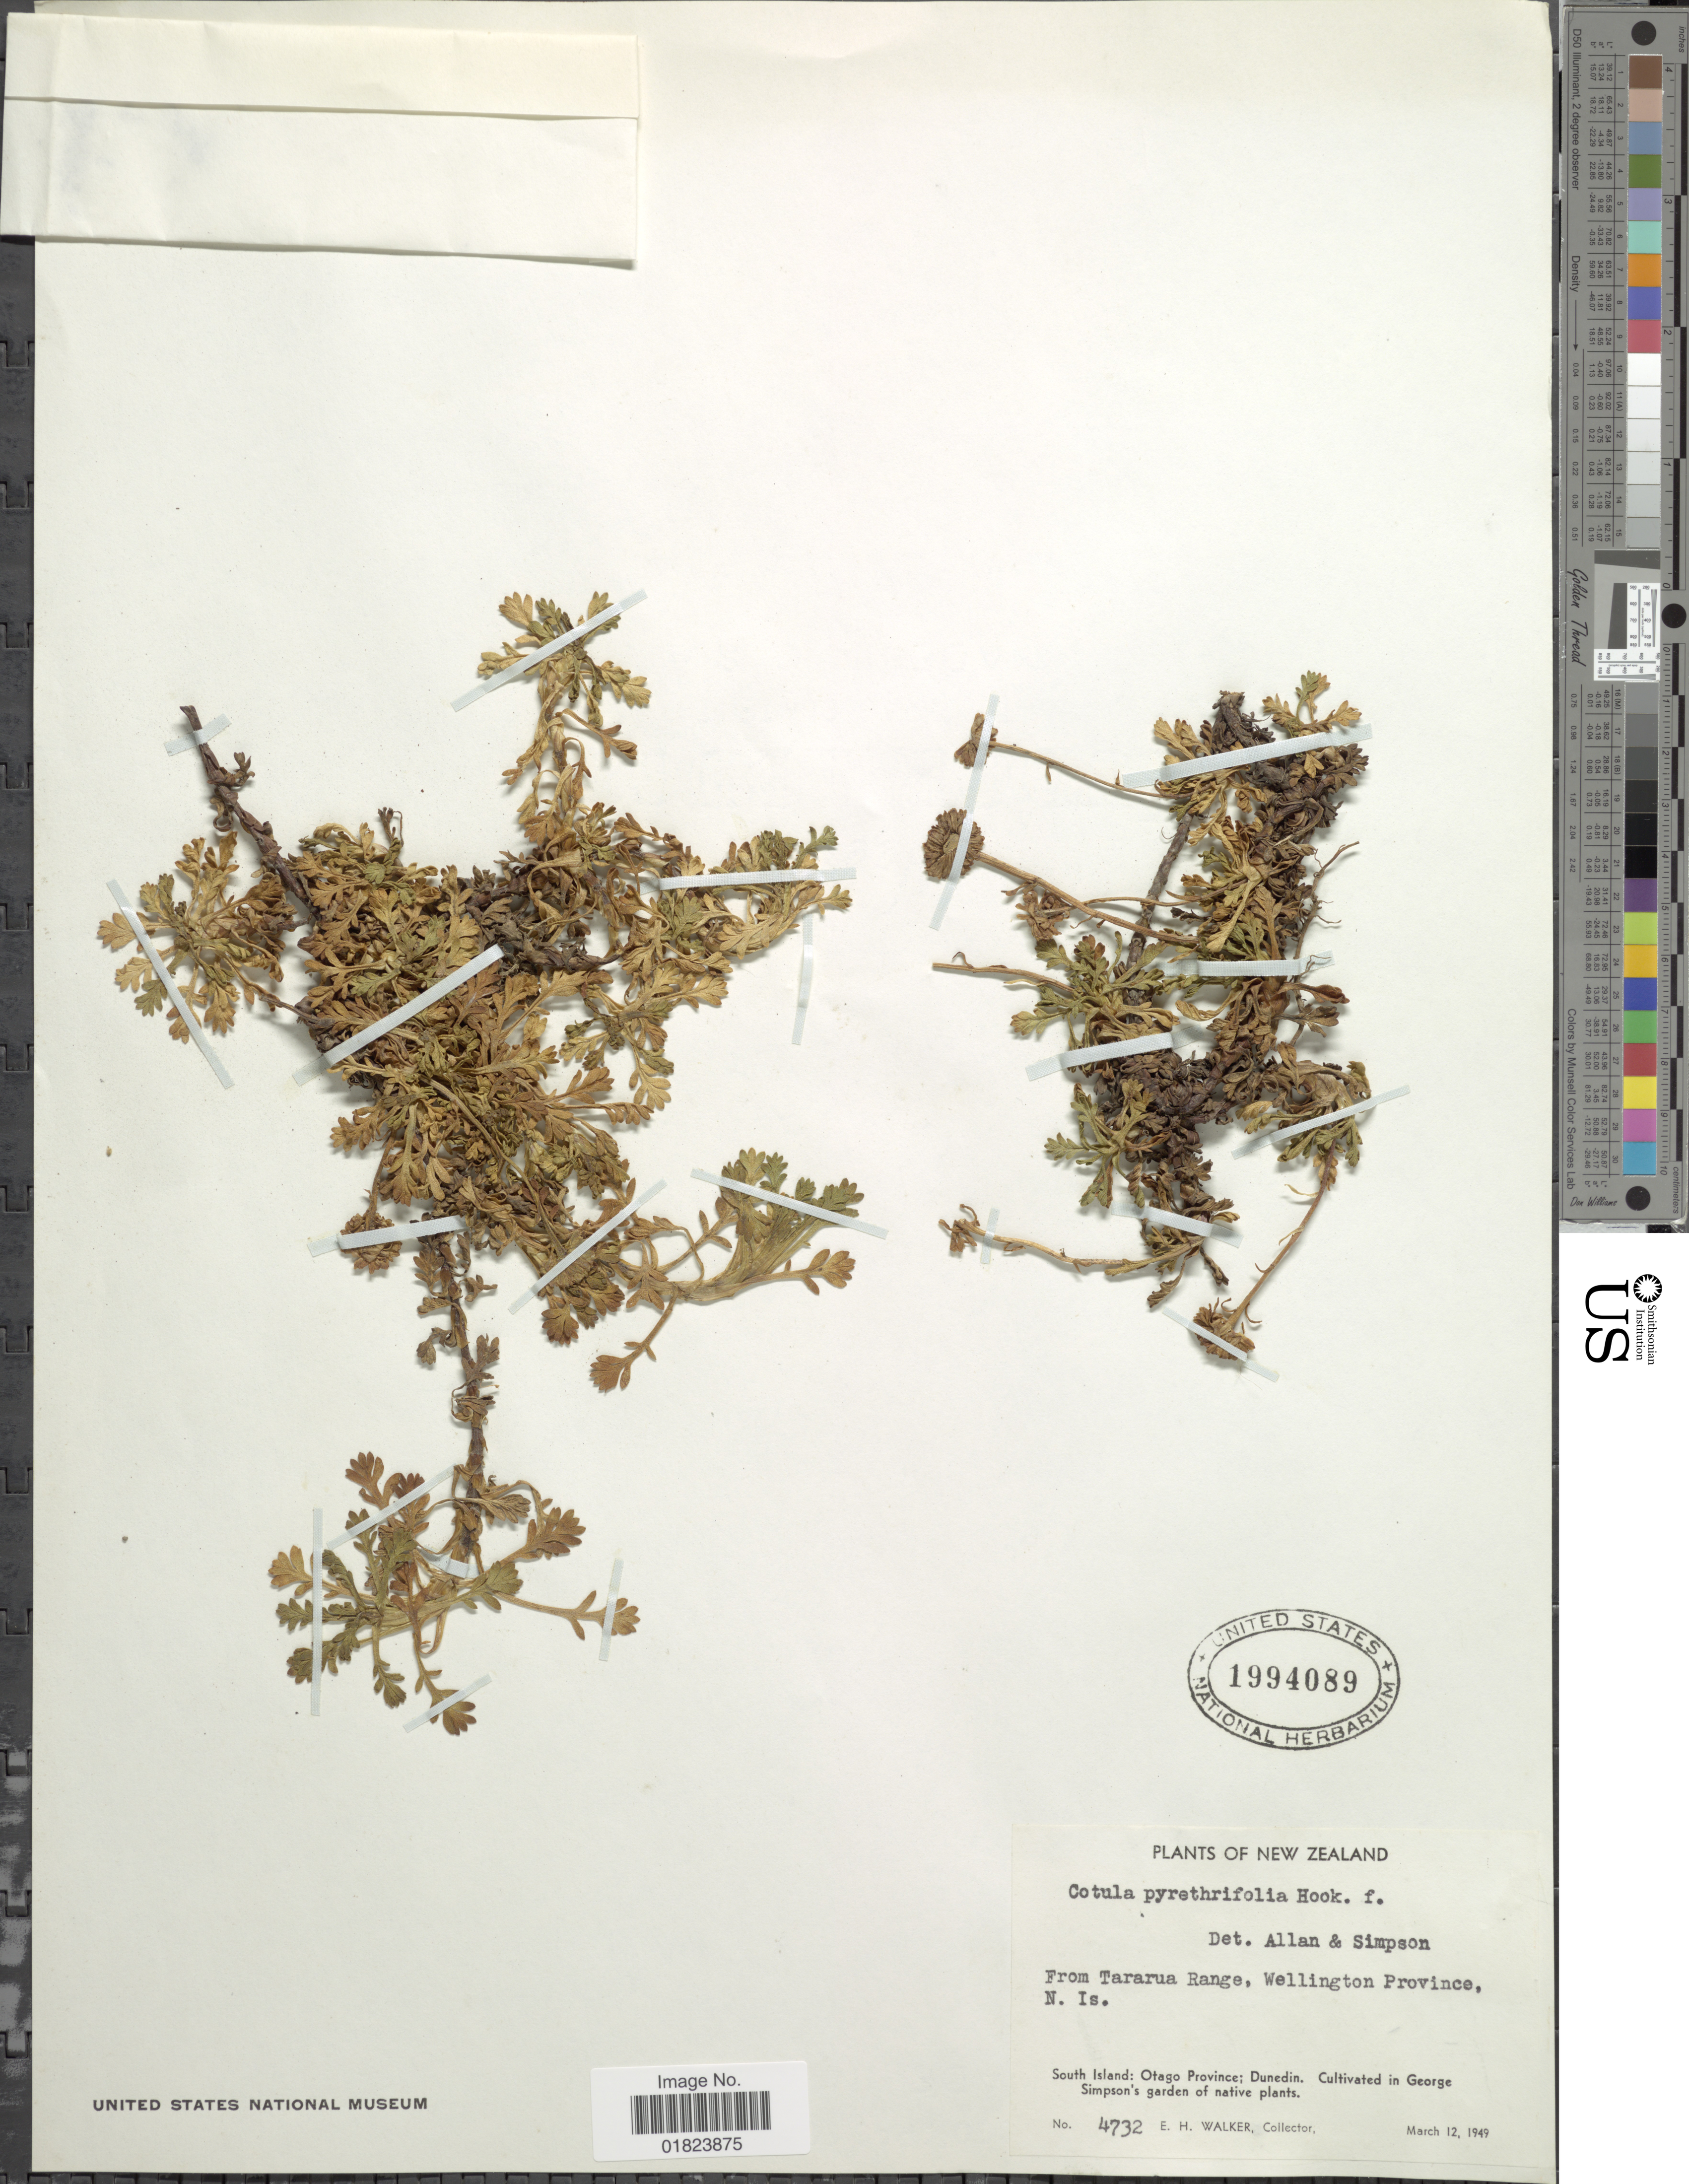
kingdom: Plantae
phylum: Tracheophyta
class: Magnoliopsida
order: Asterales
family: Asteraceae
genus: Cotula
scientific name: Cotula pyrethrifolia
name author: Hook. f.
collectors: E. H. Walker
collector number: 4732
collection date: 1949-03-12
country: New Zealand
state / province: Otago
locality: South Island: Dunedin, cultivated in George Simpson's garden of native plants.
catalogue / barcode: US 1994089